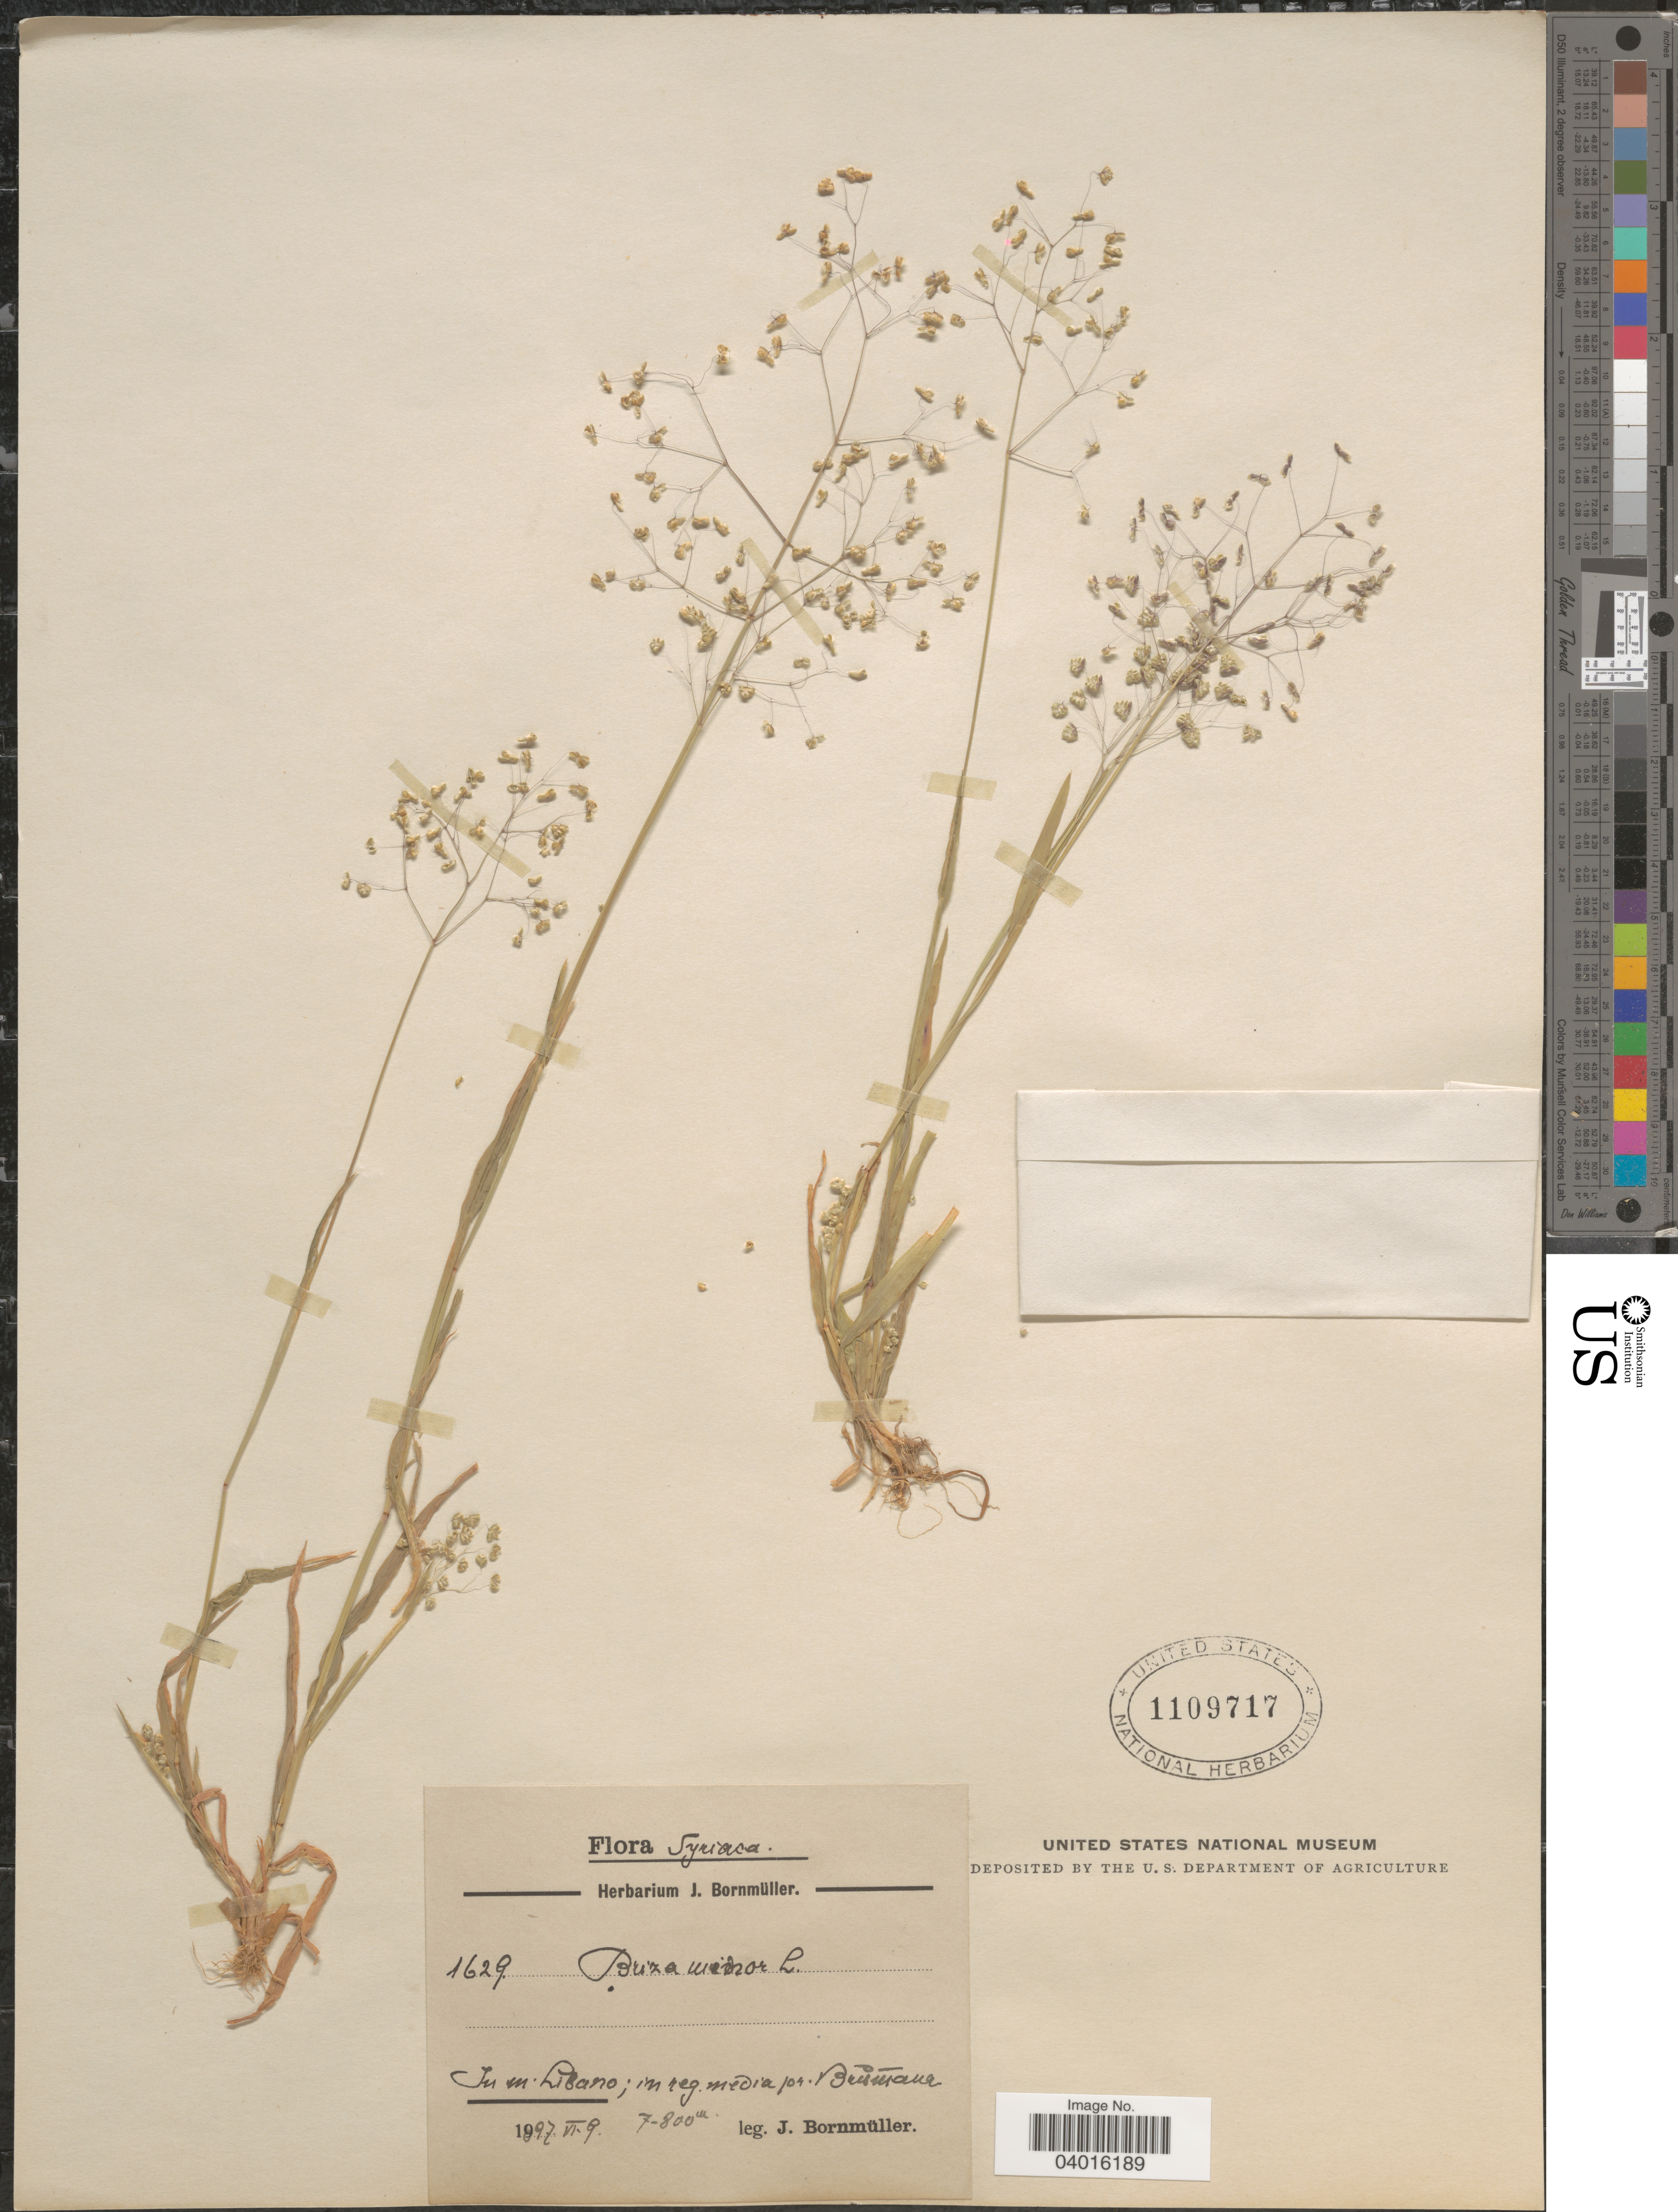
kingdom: Plantae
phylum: Tracheophyta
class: Liliopsida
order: Poales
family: Poaceae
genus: Briza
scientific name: Briza minor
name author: L.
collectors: J. Bornmüller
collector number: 1629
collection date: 1897-06-09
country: Lebanon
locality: Syriaca. In m. Libano; in reg. media pr. Brumana.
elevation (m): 700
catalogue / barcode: US 1109717